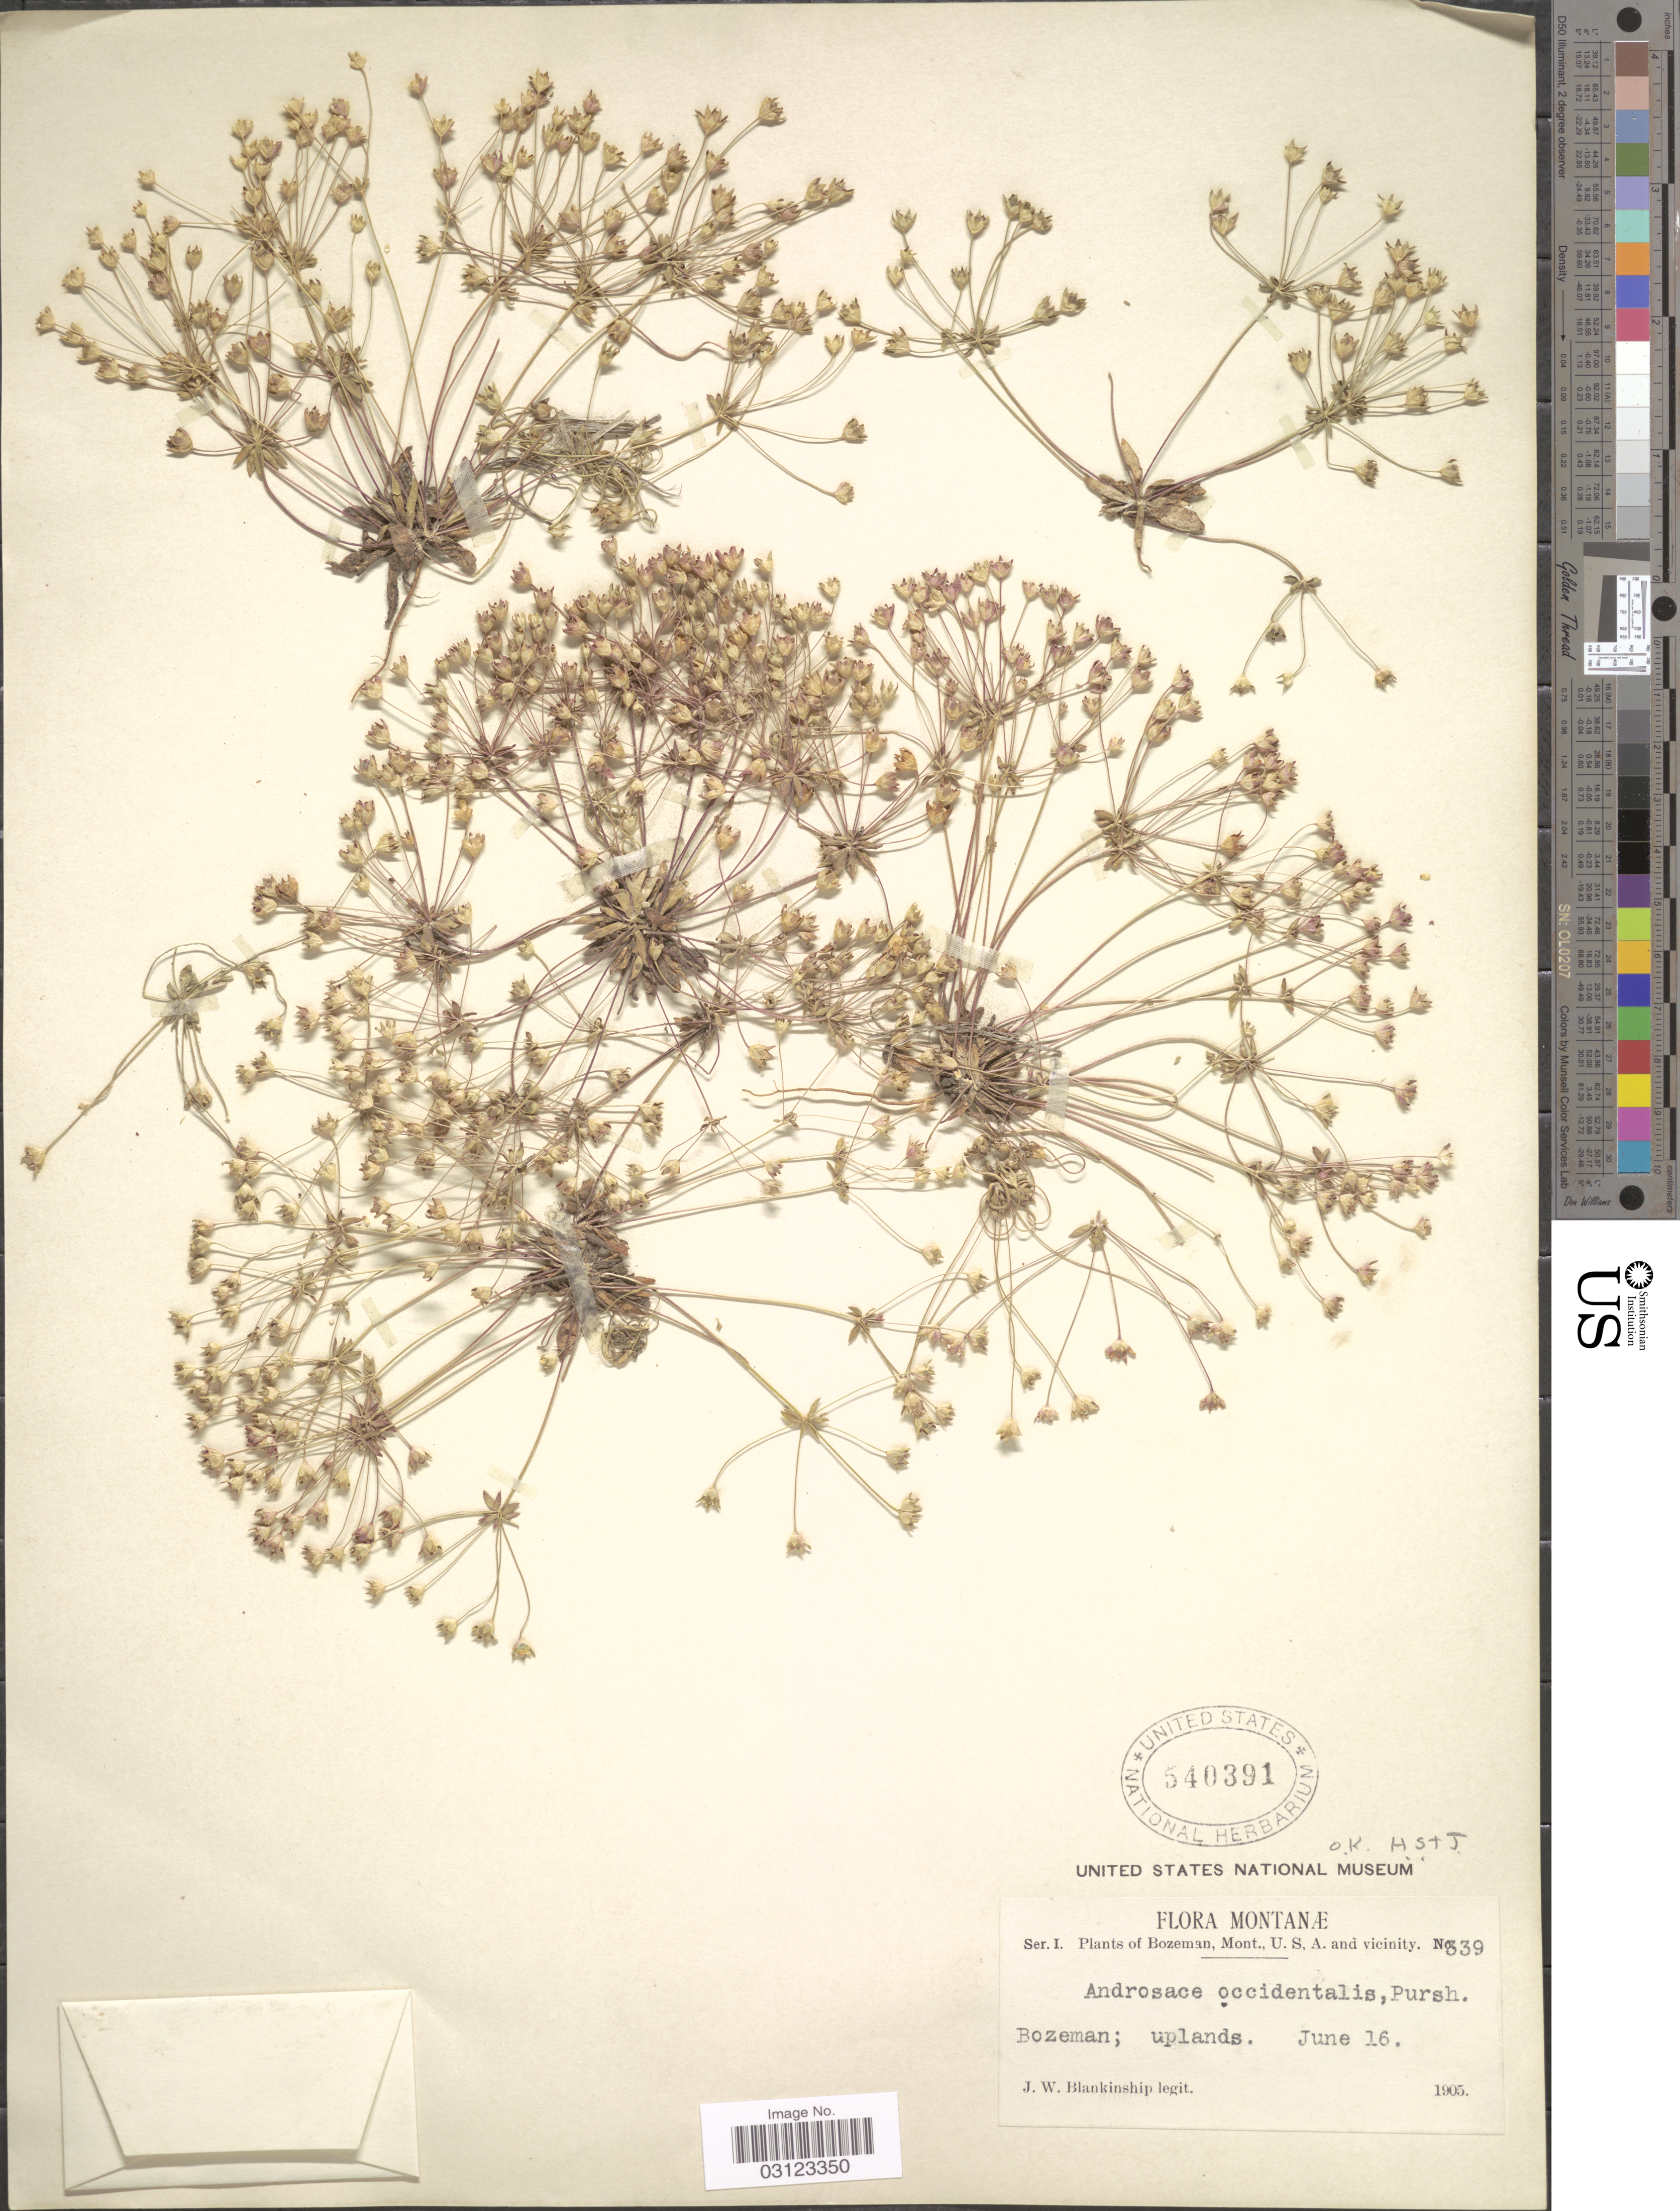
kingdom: Plantae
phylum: Tracheophyta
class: Magnoliopsida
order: Ericales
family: Primulaceae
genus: Androsace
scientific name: Androsace occidentalis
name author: (Pursh) Pursh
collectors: J. W. Blankinship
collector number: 339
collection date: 1905-06-16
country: United States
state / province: Montana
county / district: Gallatin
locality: Bozeman, uplands.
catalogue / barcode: US 540391